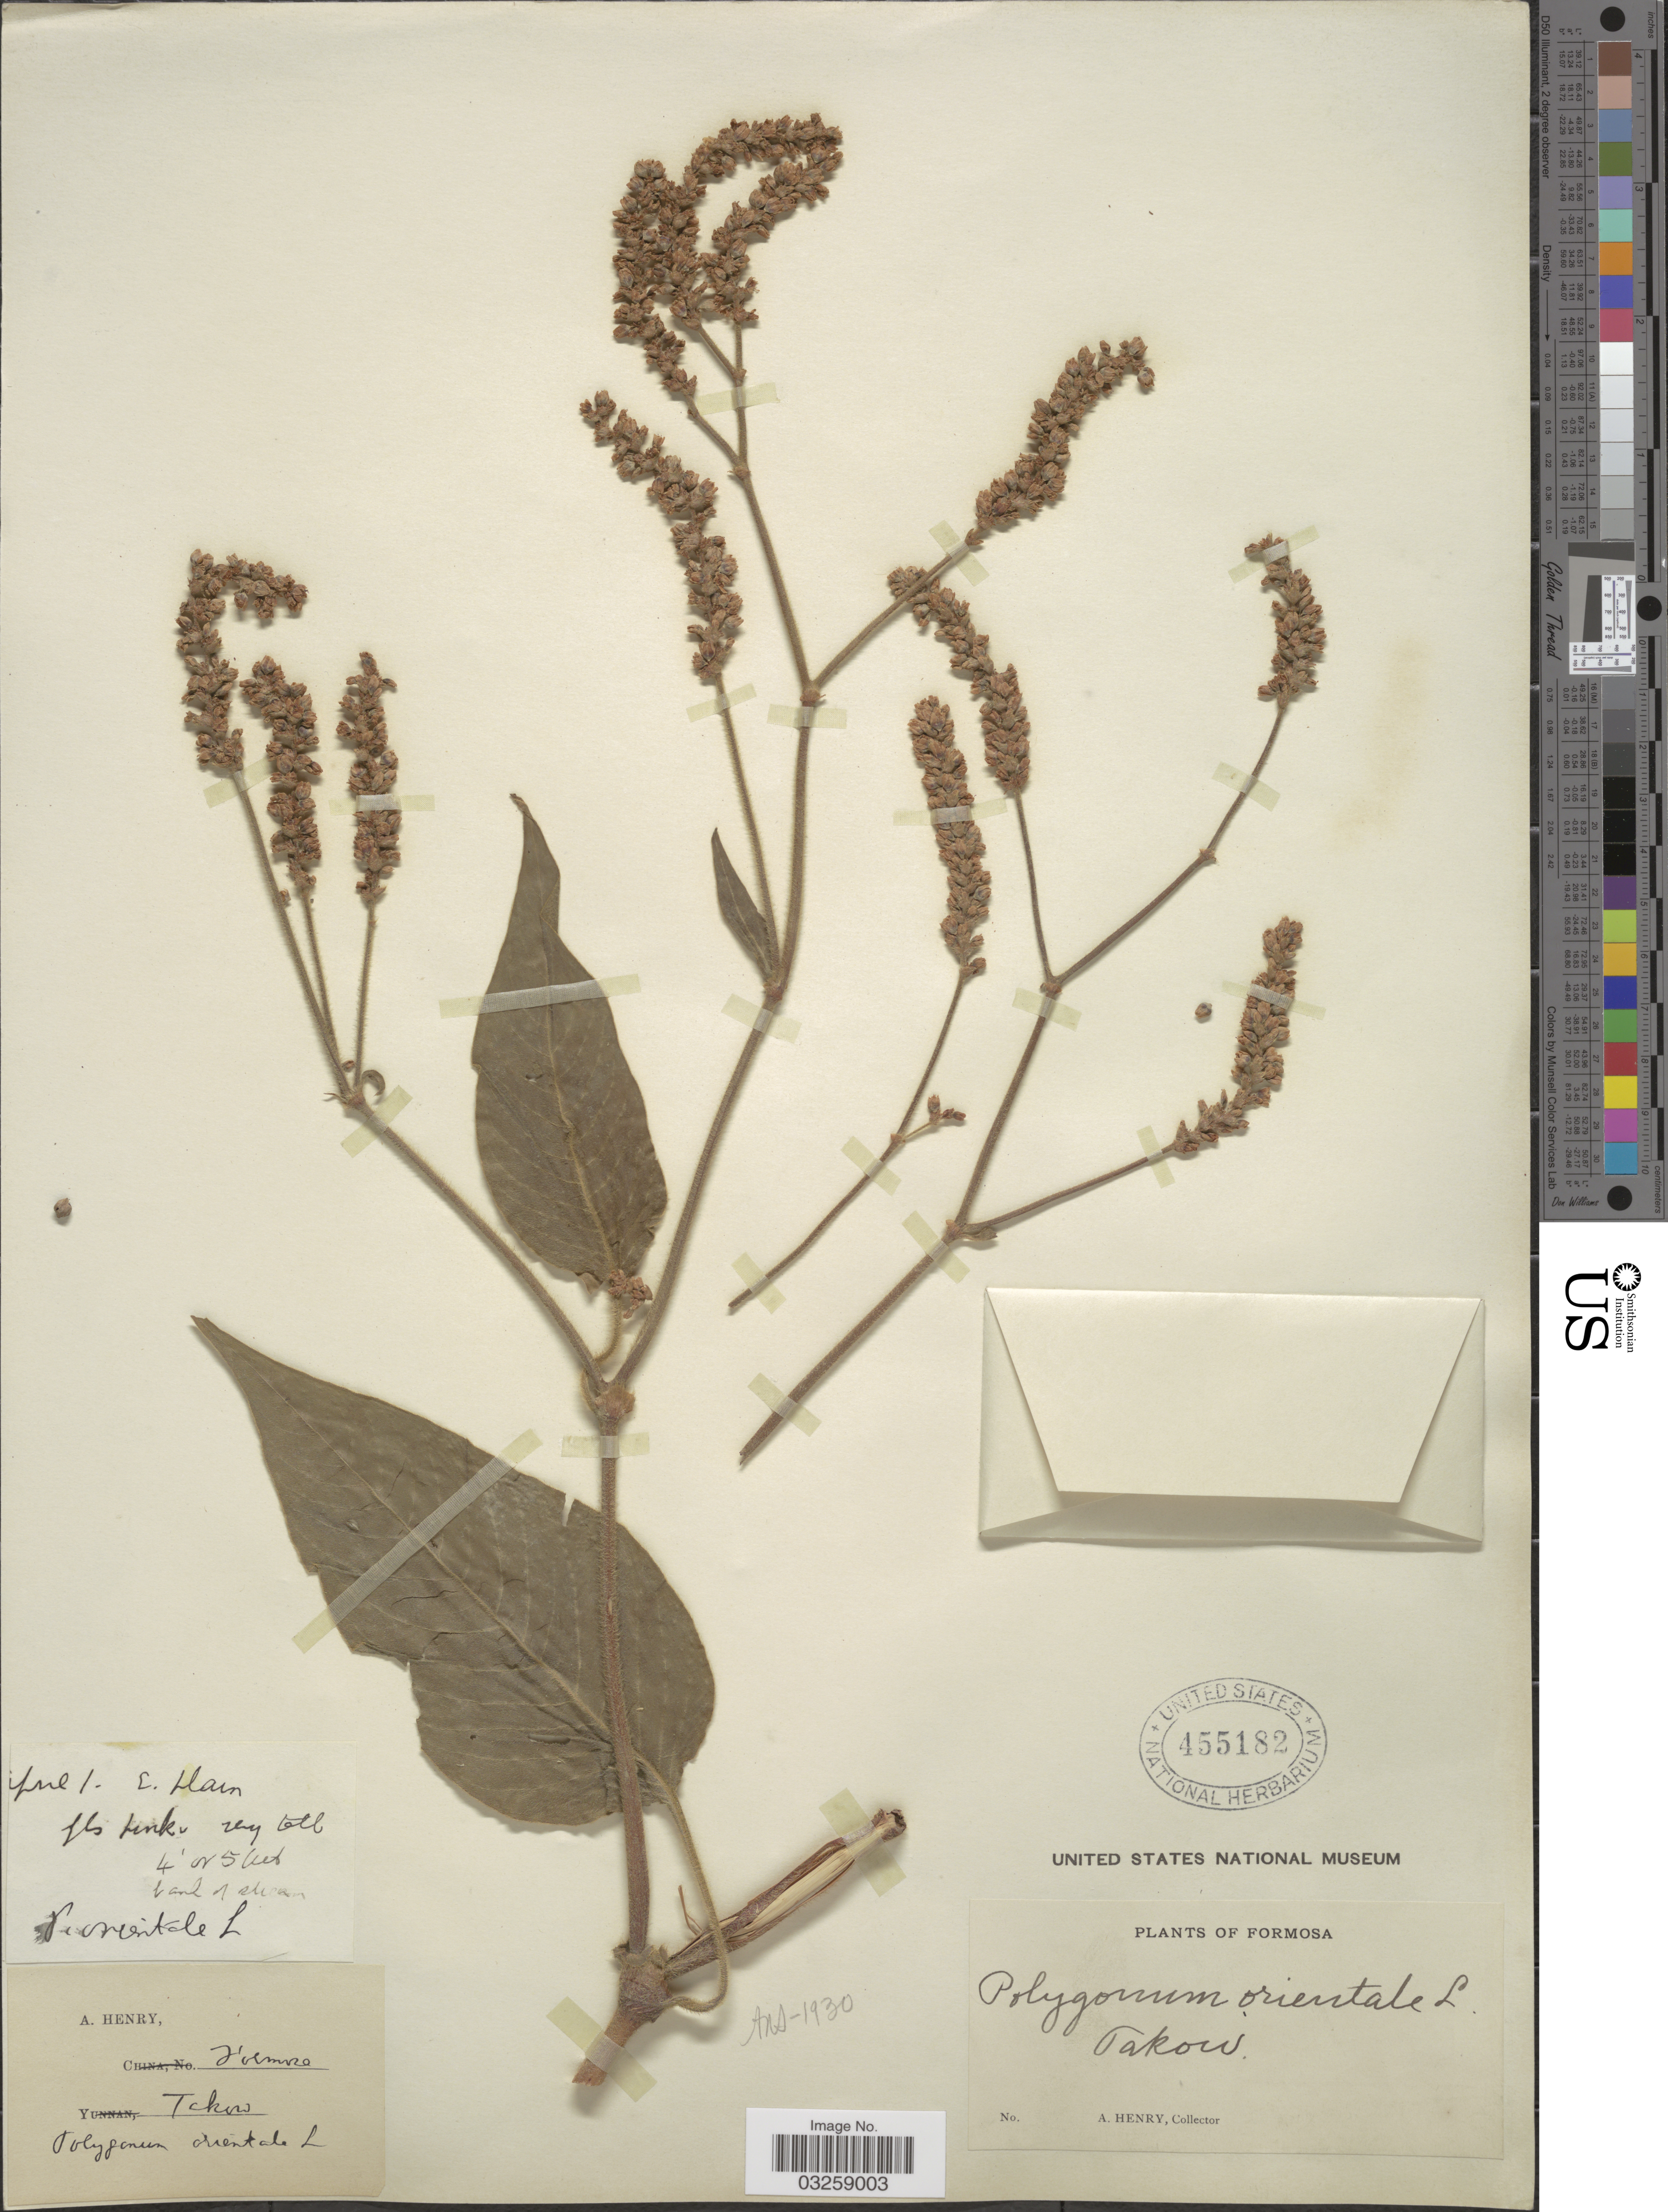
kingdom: Plantae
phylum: Tracheophyta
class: Magnoliopsida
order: Caryophyllales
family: Polygonaceae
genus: Polygonum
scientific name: Polygonum orientale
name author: L.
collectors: A. Henry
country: Taiwan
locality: Takow. Formosa.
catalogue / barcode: US 455182